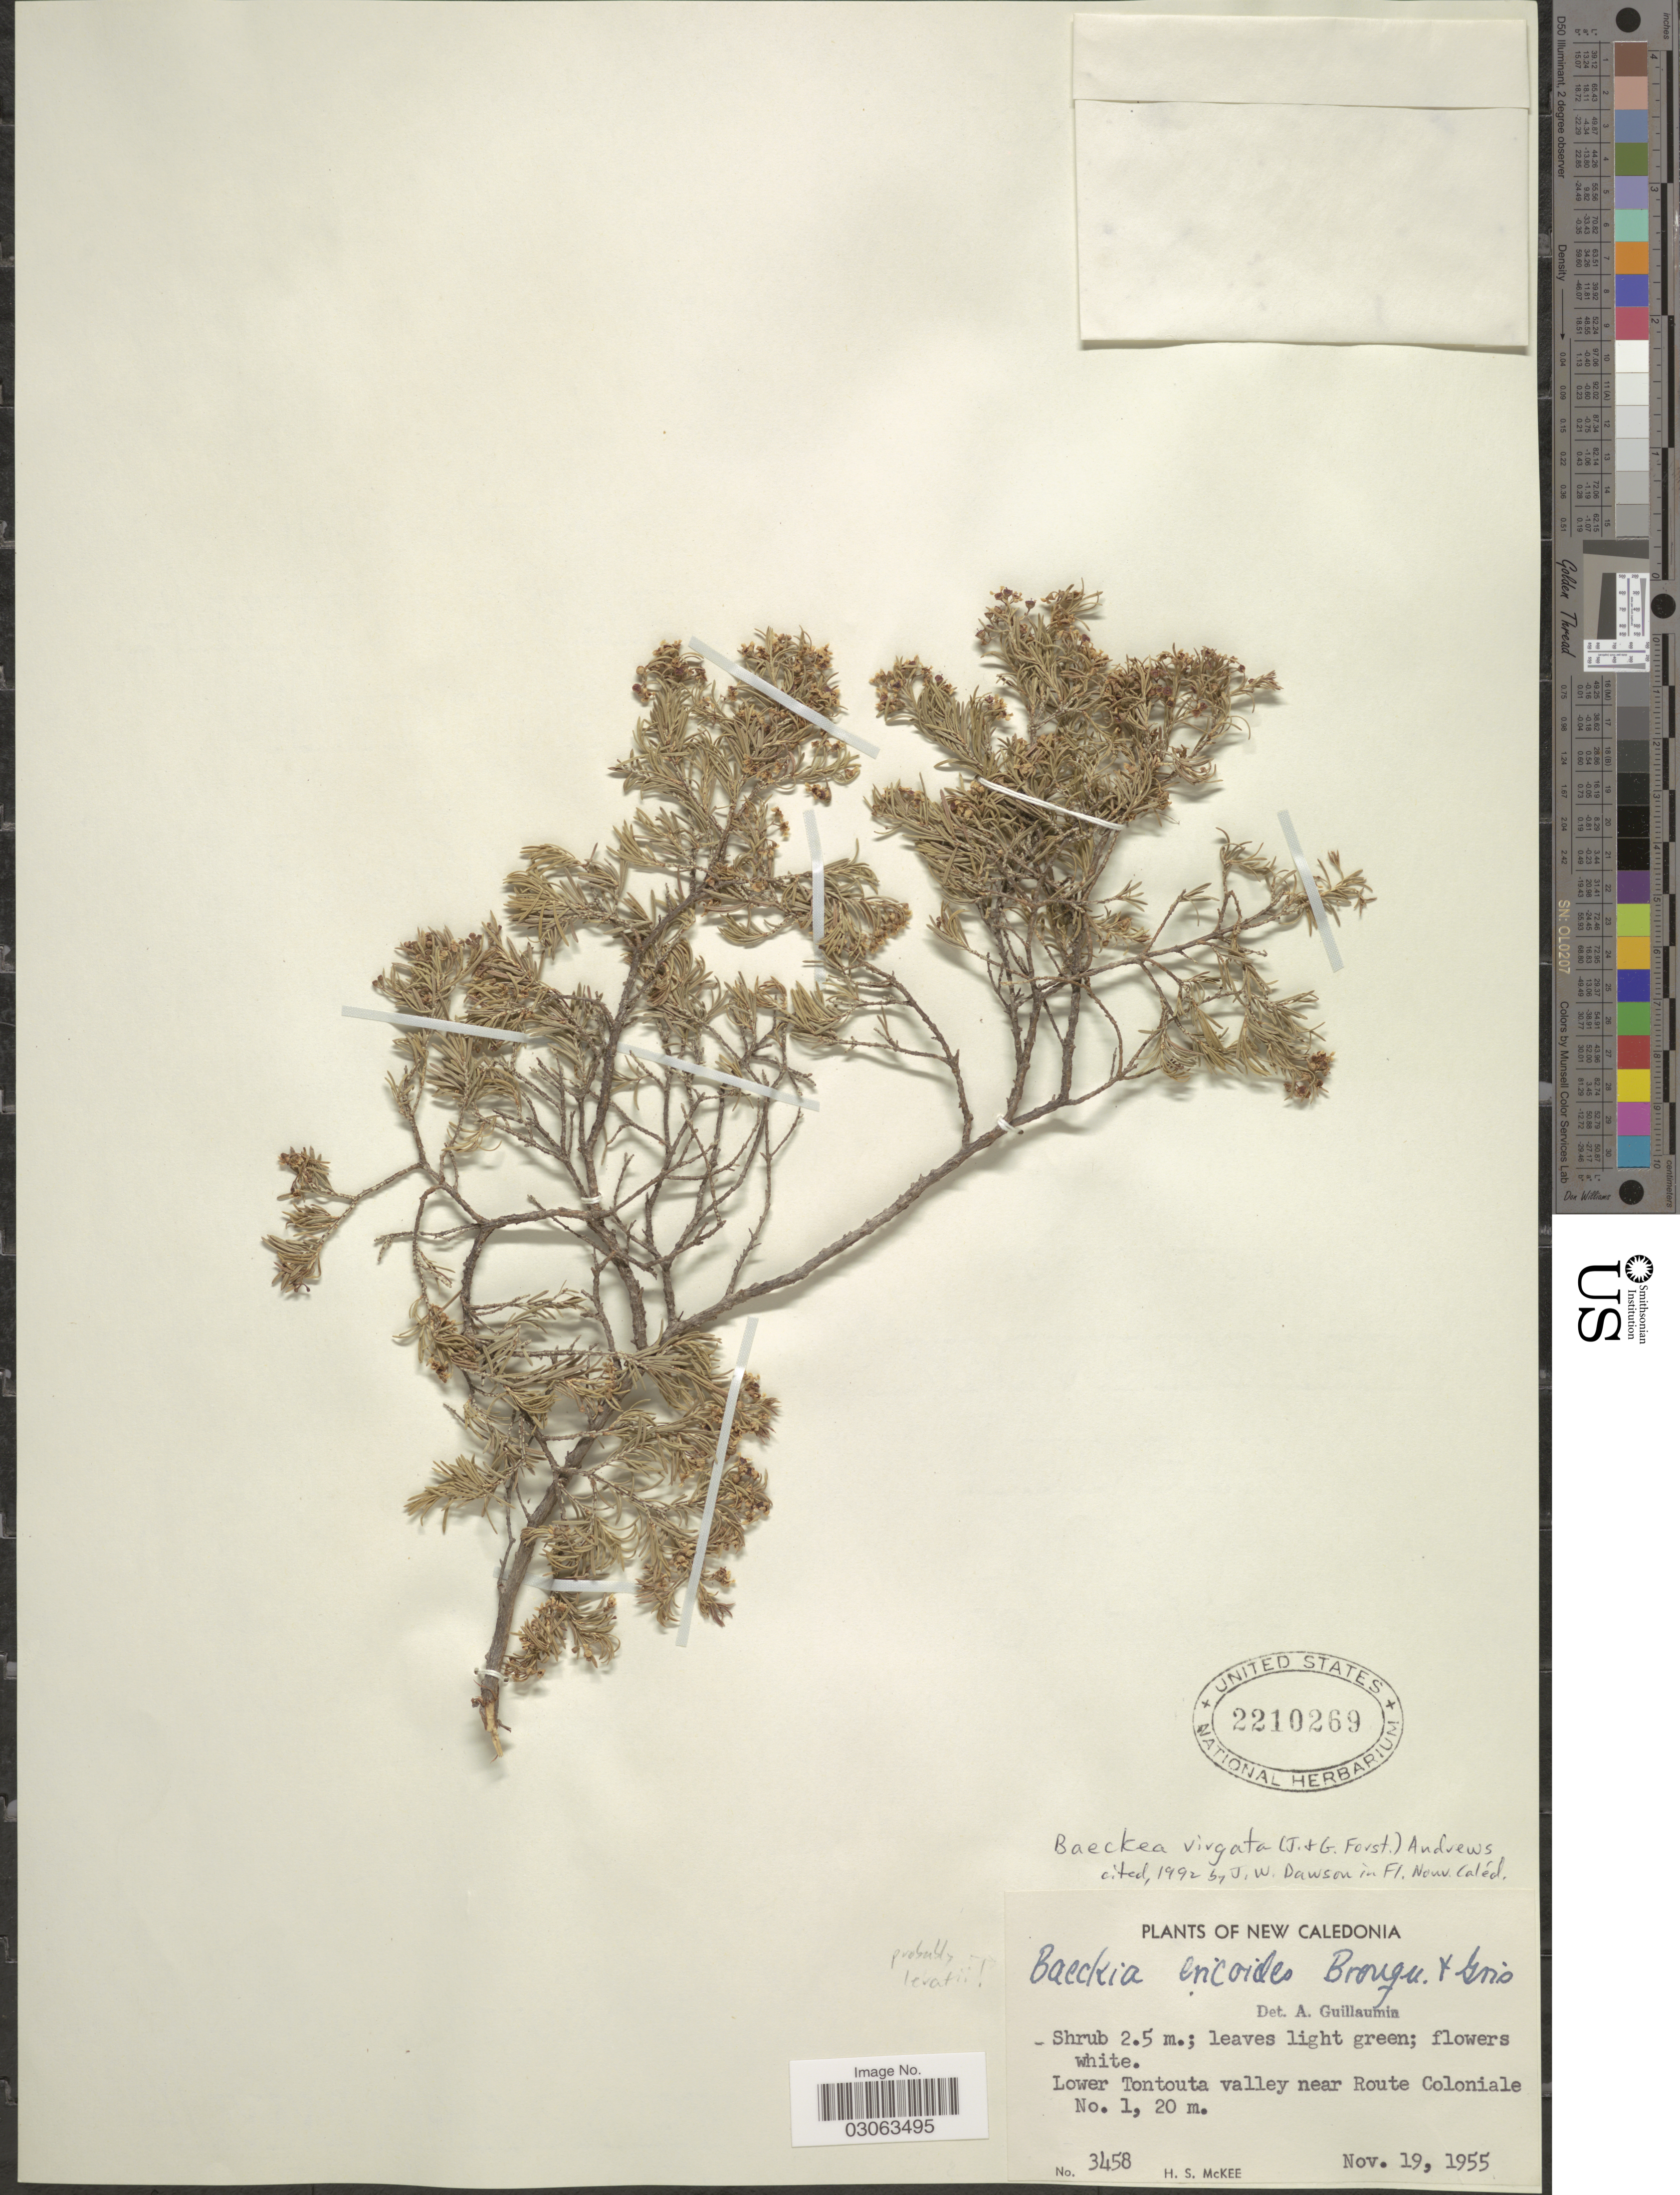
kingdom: Plantae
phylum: Tracheophyta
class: Magnoliopsida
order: Myrtales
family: Myrtaceae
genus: Sannantha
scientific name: Sannantha virgata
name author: (J.R. Forst. & G. Forst.) P.G. Wilson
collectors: H. S. McKee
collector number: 3458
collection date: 1955-11-19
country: New Caledonia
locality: Lower Tontouta valley near Route Coloniale No. 1.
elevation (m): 20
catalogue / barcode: US 2210269